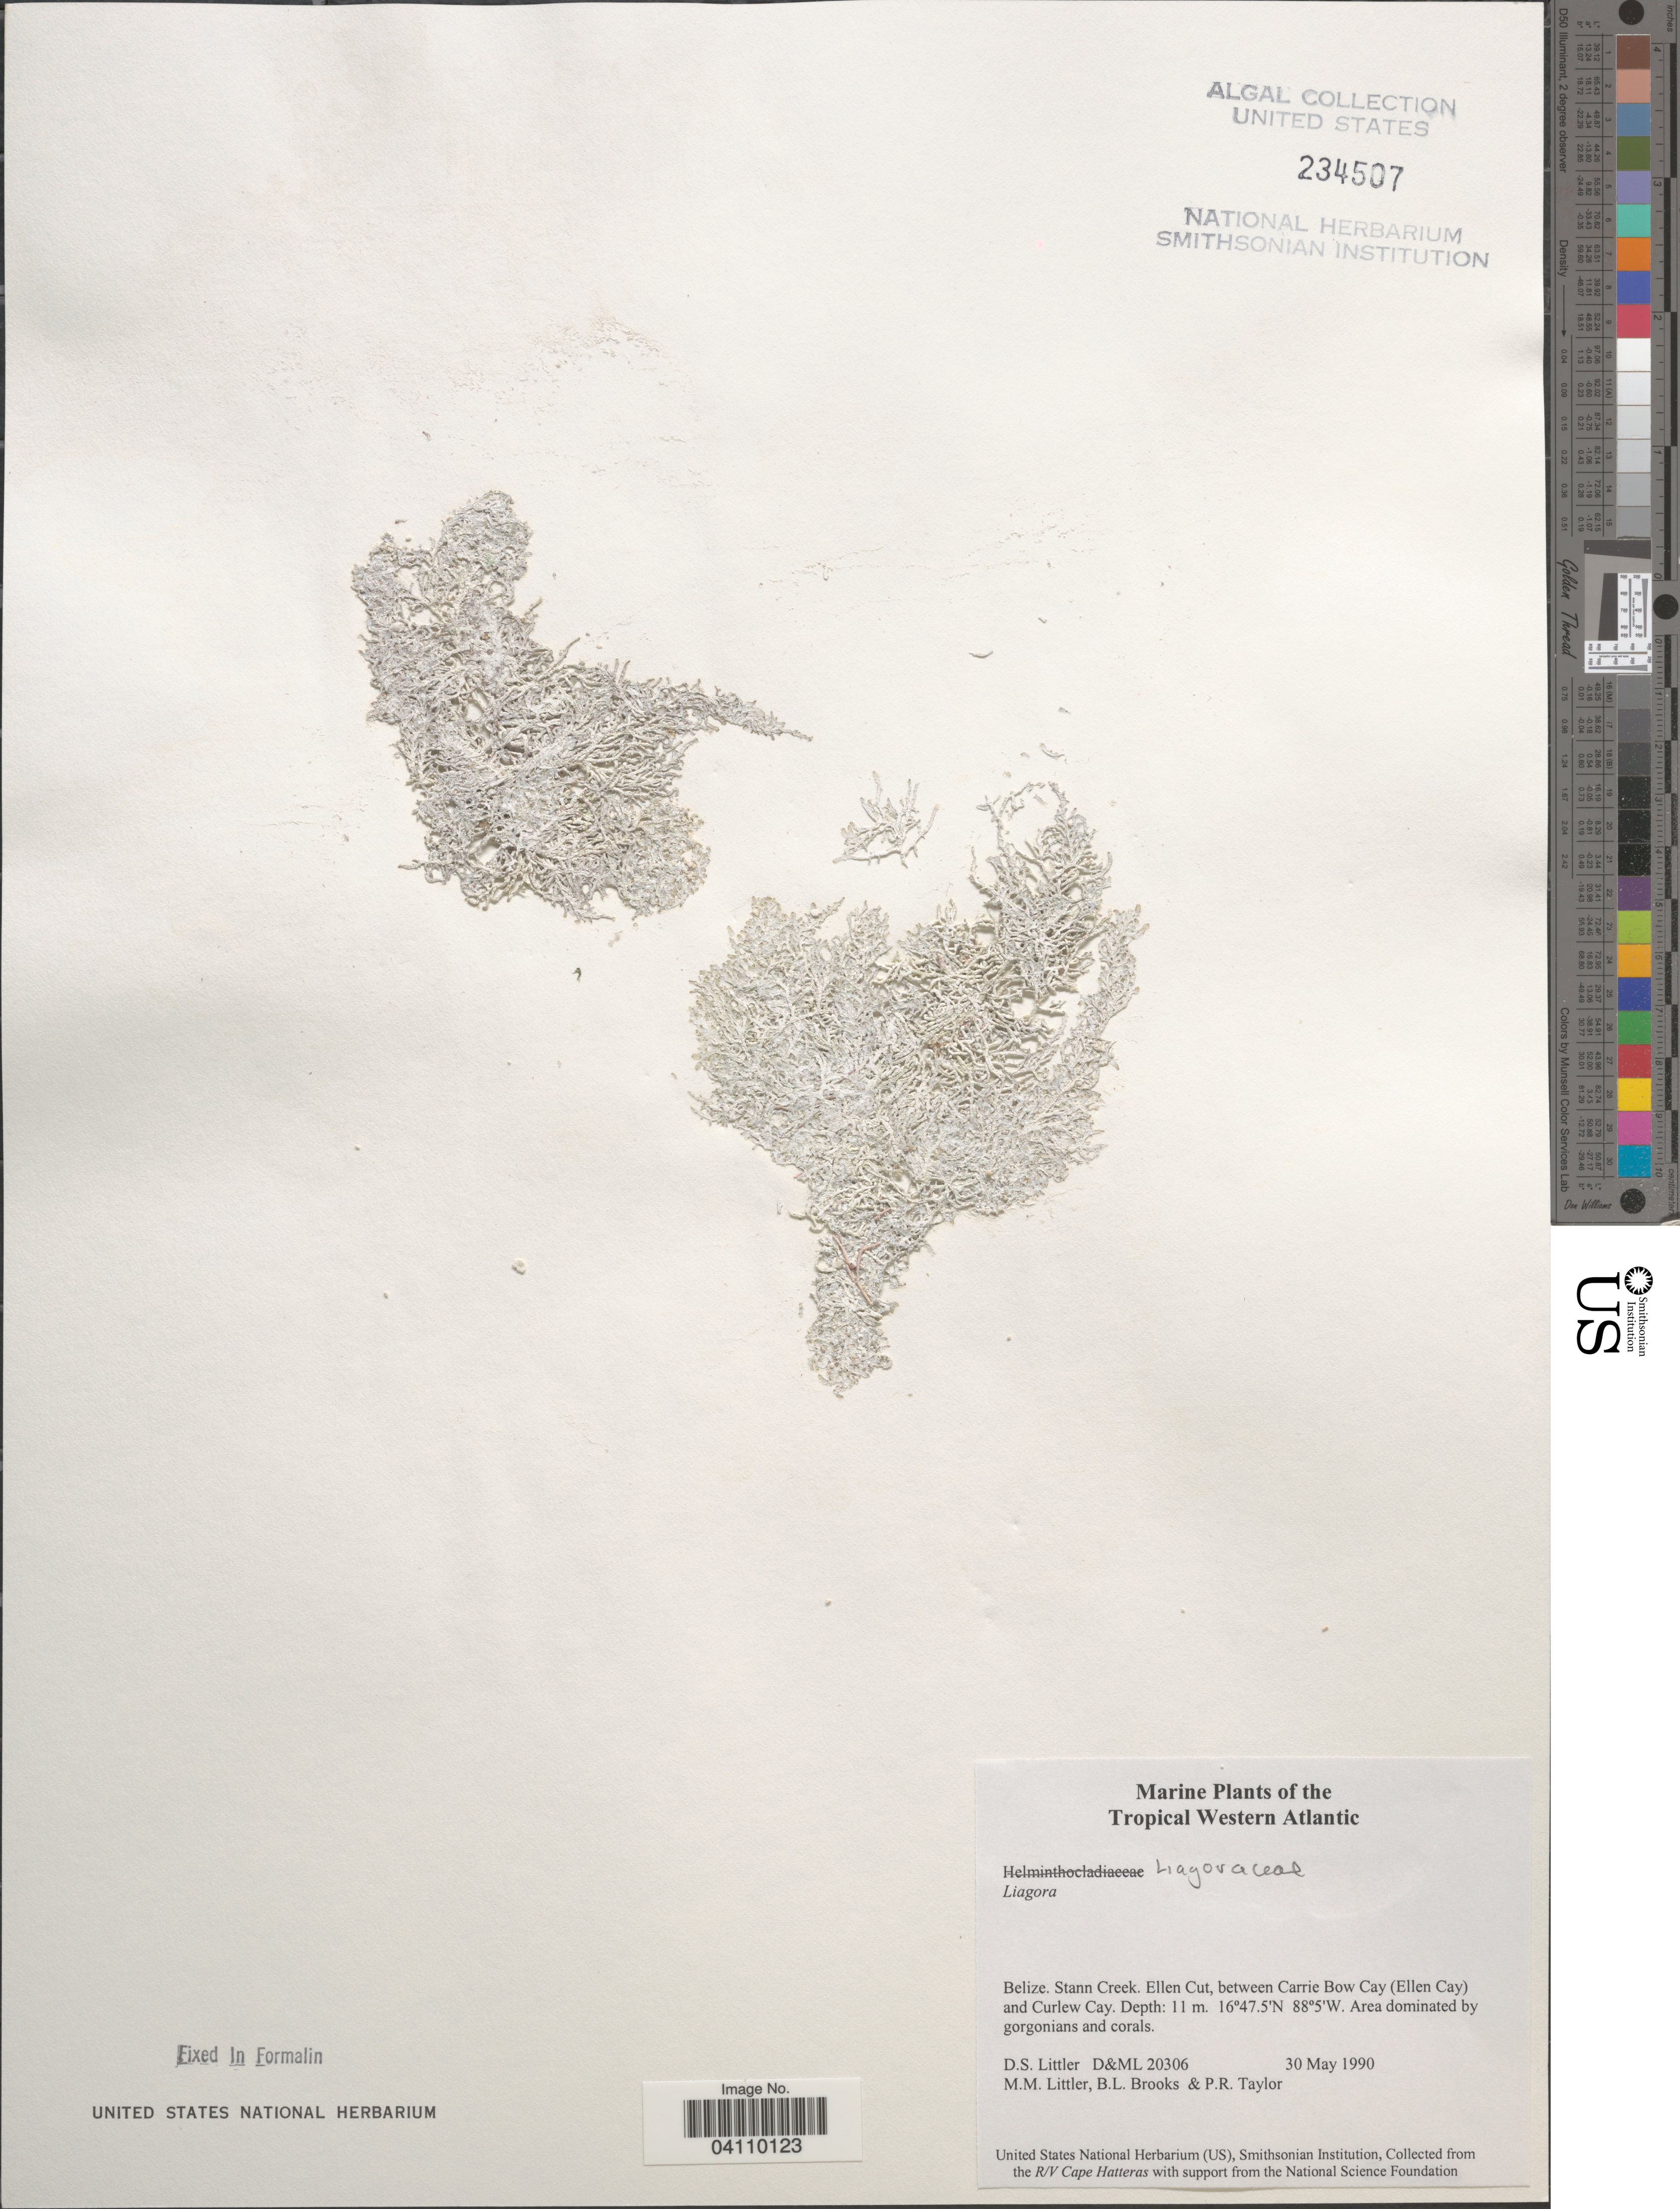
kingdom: Plantae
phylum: Rhodophyta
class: Florideophyceae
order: Nemaliales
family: Liagoraceae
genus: Liagora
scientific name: Liagora sp.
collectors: D. S. Littler, B. Brooks & P. R. Taylor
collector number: D&ML20306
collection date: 1990-05-30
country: Belize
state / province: Stann Creek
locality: The Tropical Western Atlantic. Ellen Cut, between Carrie Bow Cay (Ellen Cay) and Curlew Cay.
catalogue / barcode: US 234507